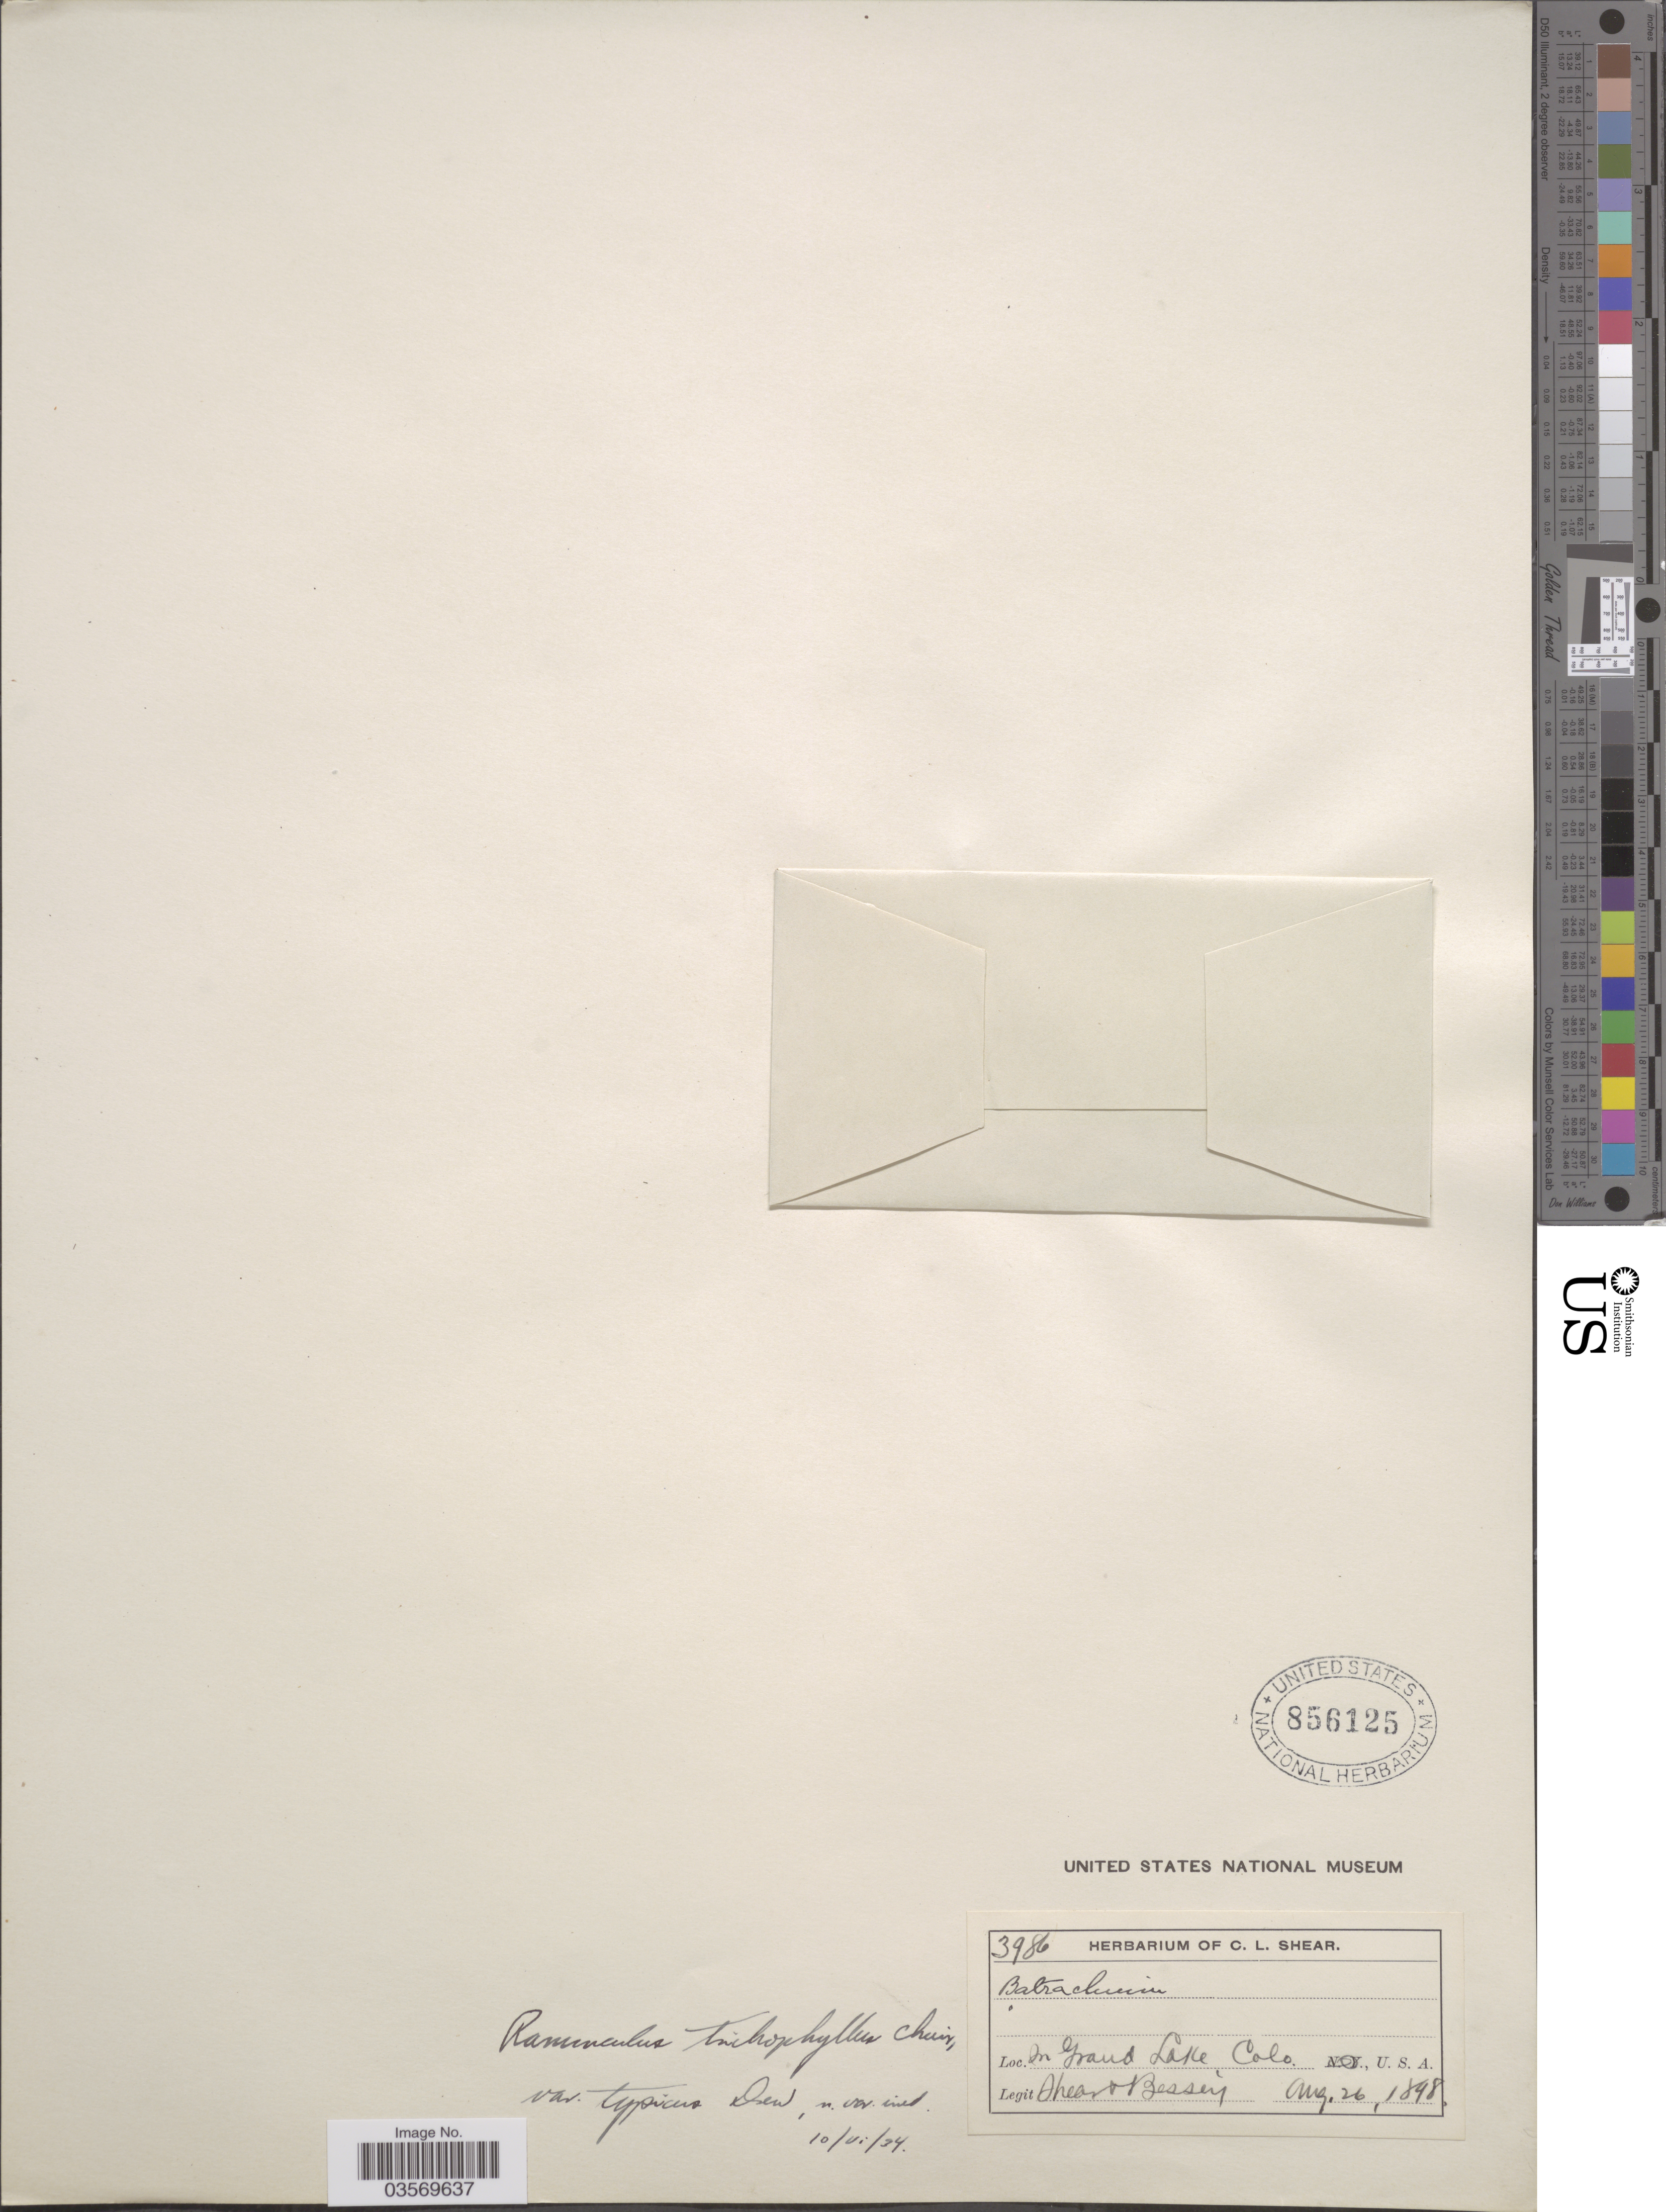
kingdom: Plantae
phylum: Tracheophyta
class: Magnoliopsida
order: Ranunculales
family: Ranunculaceae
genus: Ranunculus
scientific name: Ranunculus trichophyllus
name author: Chaix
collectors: C. L. Shear & -. Bessey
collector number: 3986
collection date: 1898-08-26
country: United States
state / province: Colorado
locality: In Grand Lake.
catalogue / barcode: US 856125